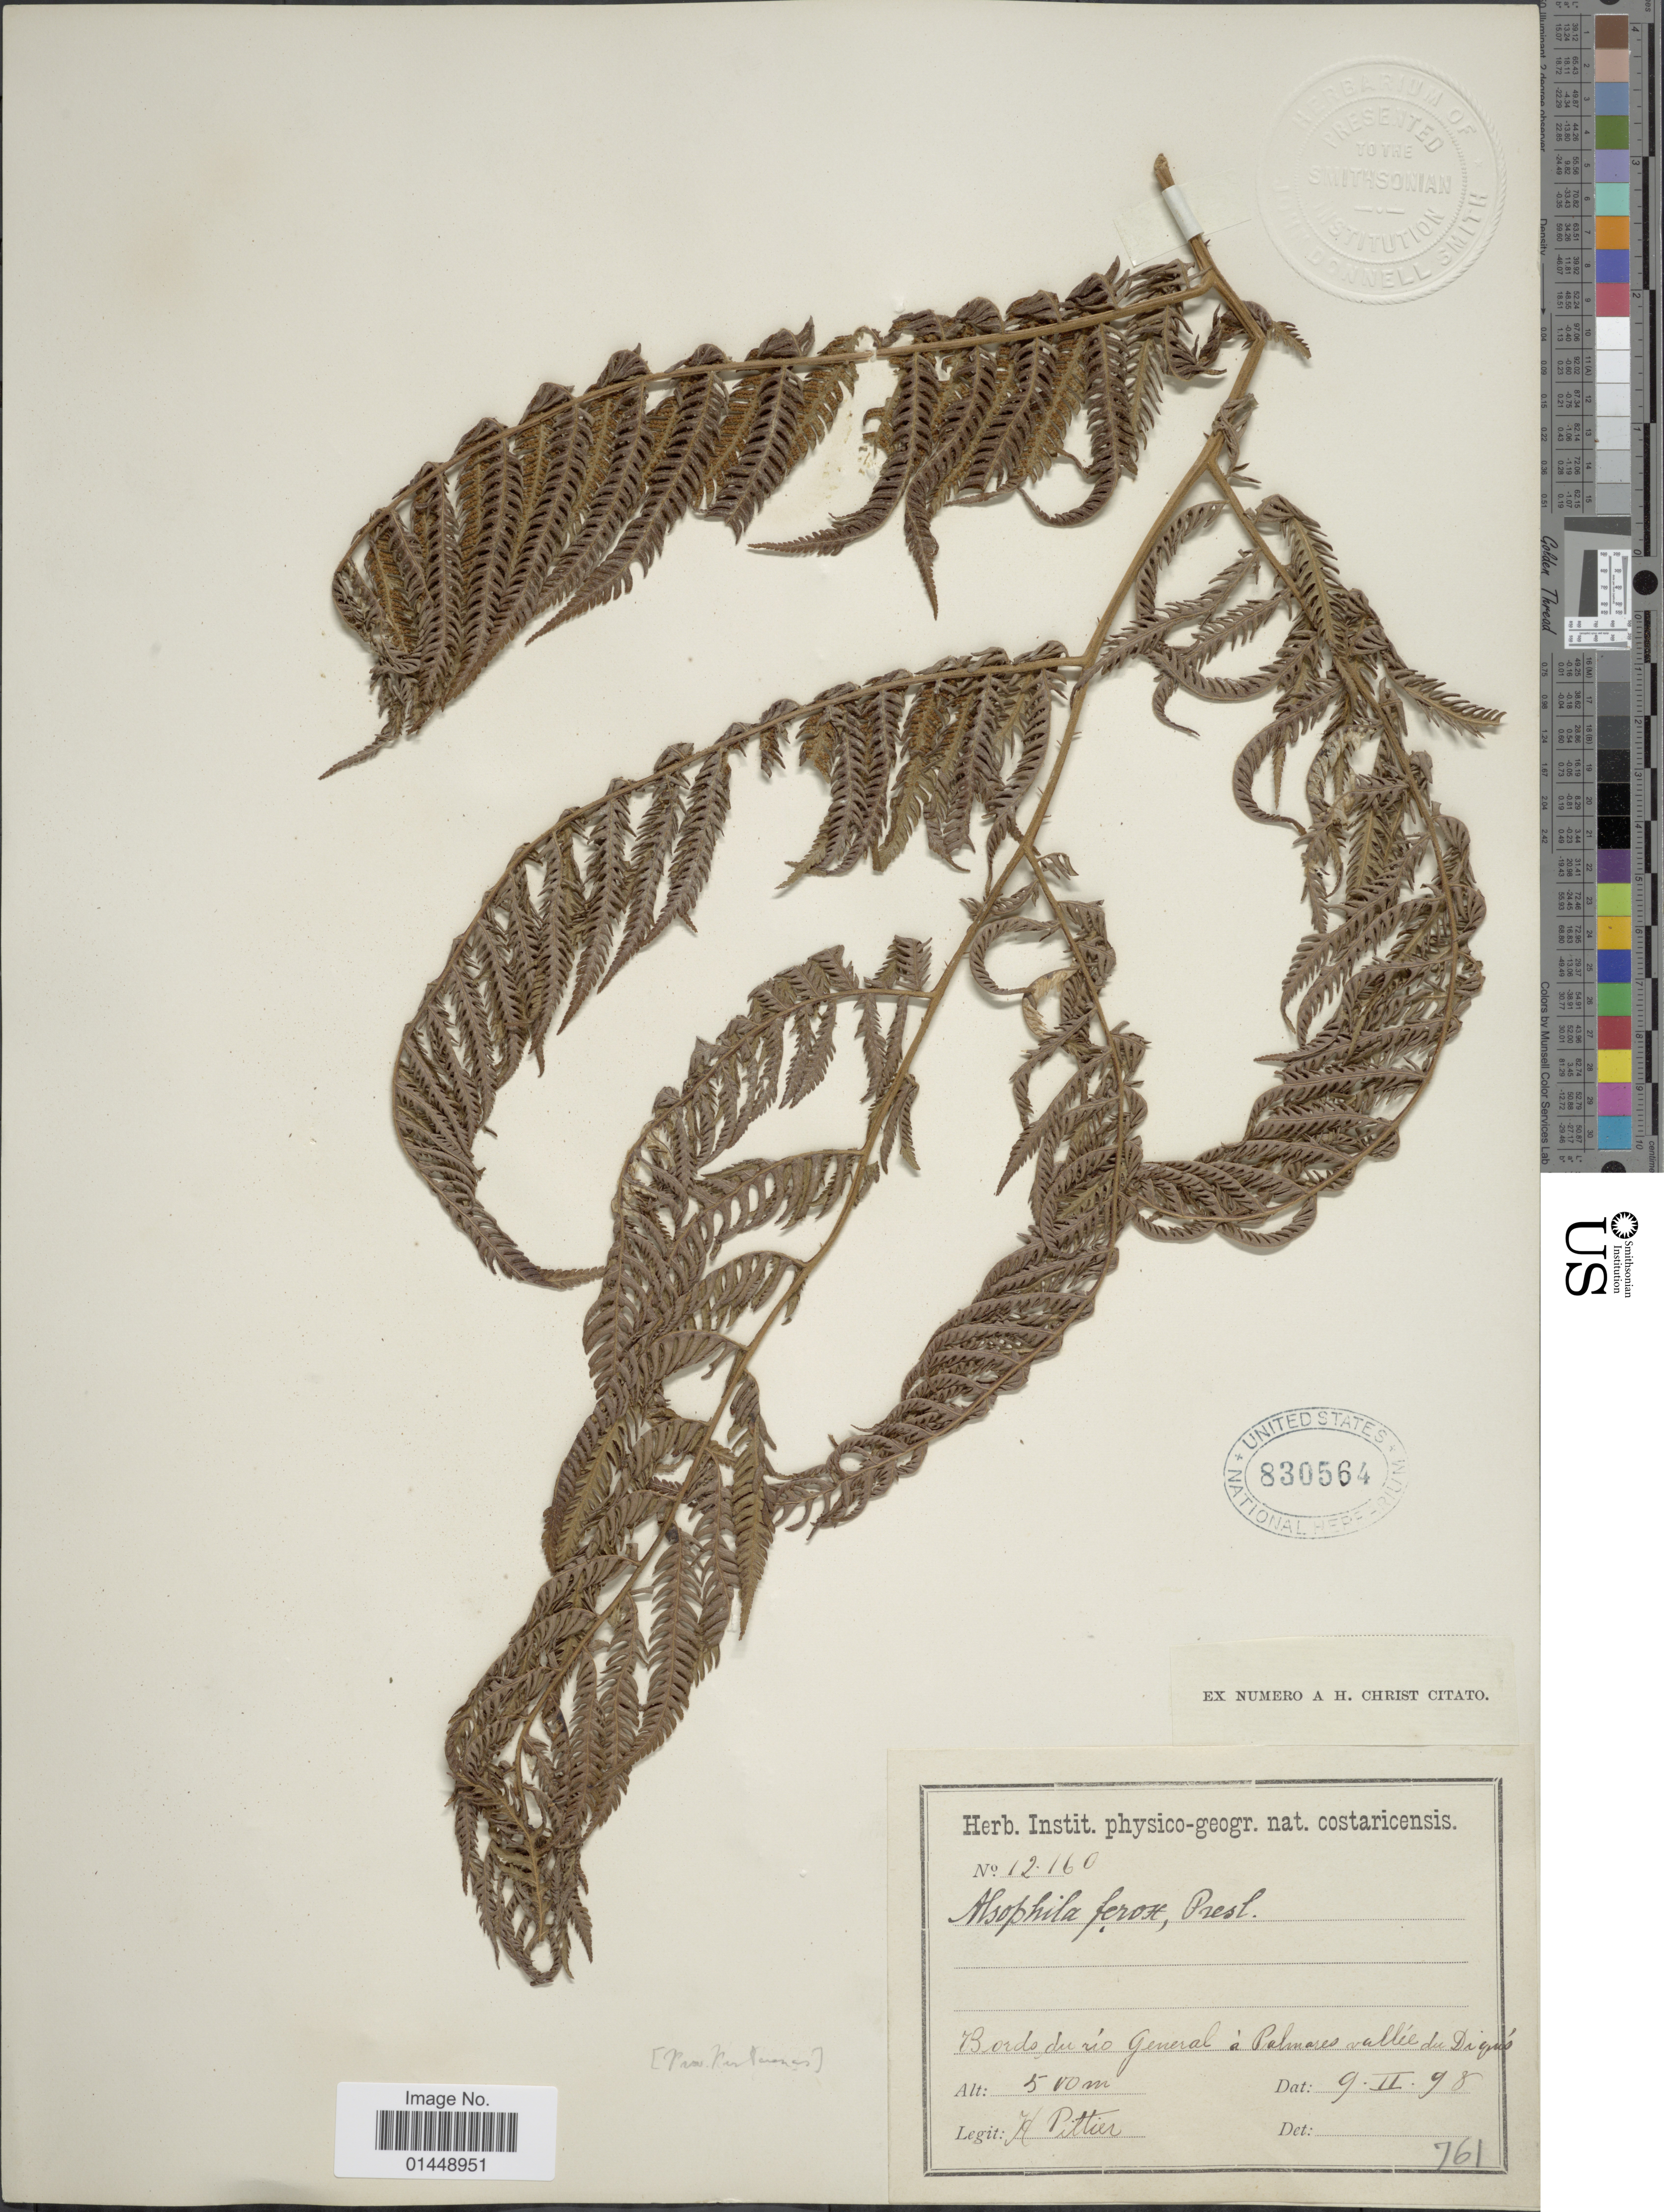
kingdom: Plantae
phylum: Tracheophyta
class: Polypodiopsida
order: Cyatheales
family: Cyatheaceae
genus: Cyathea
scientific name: Cyathea microdonta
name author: (Desv.) Domin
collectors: H. F. Pittier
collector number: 12160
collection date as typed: Transcribed d/m/y: 9/2/93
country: Costa Rica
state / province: Puntarenas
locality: Bords du río General à Palmares vallée du Diquis.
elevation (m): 500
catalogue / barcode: US 830564